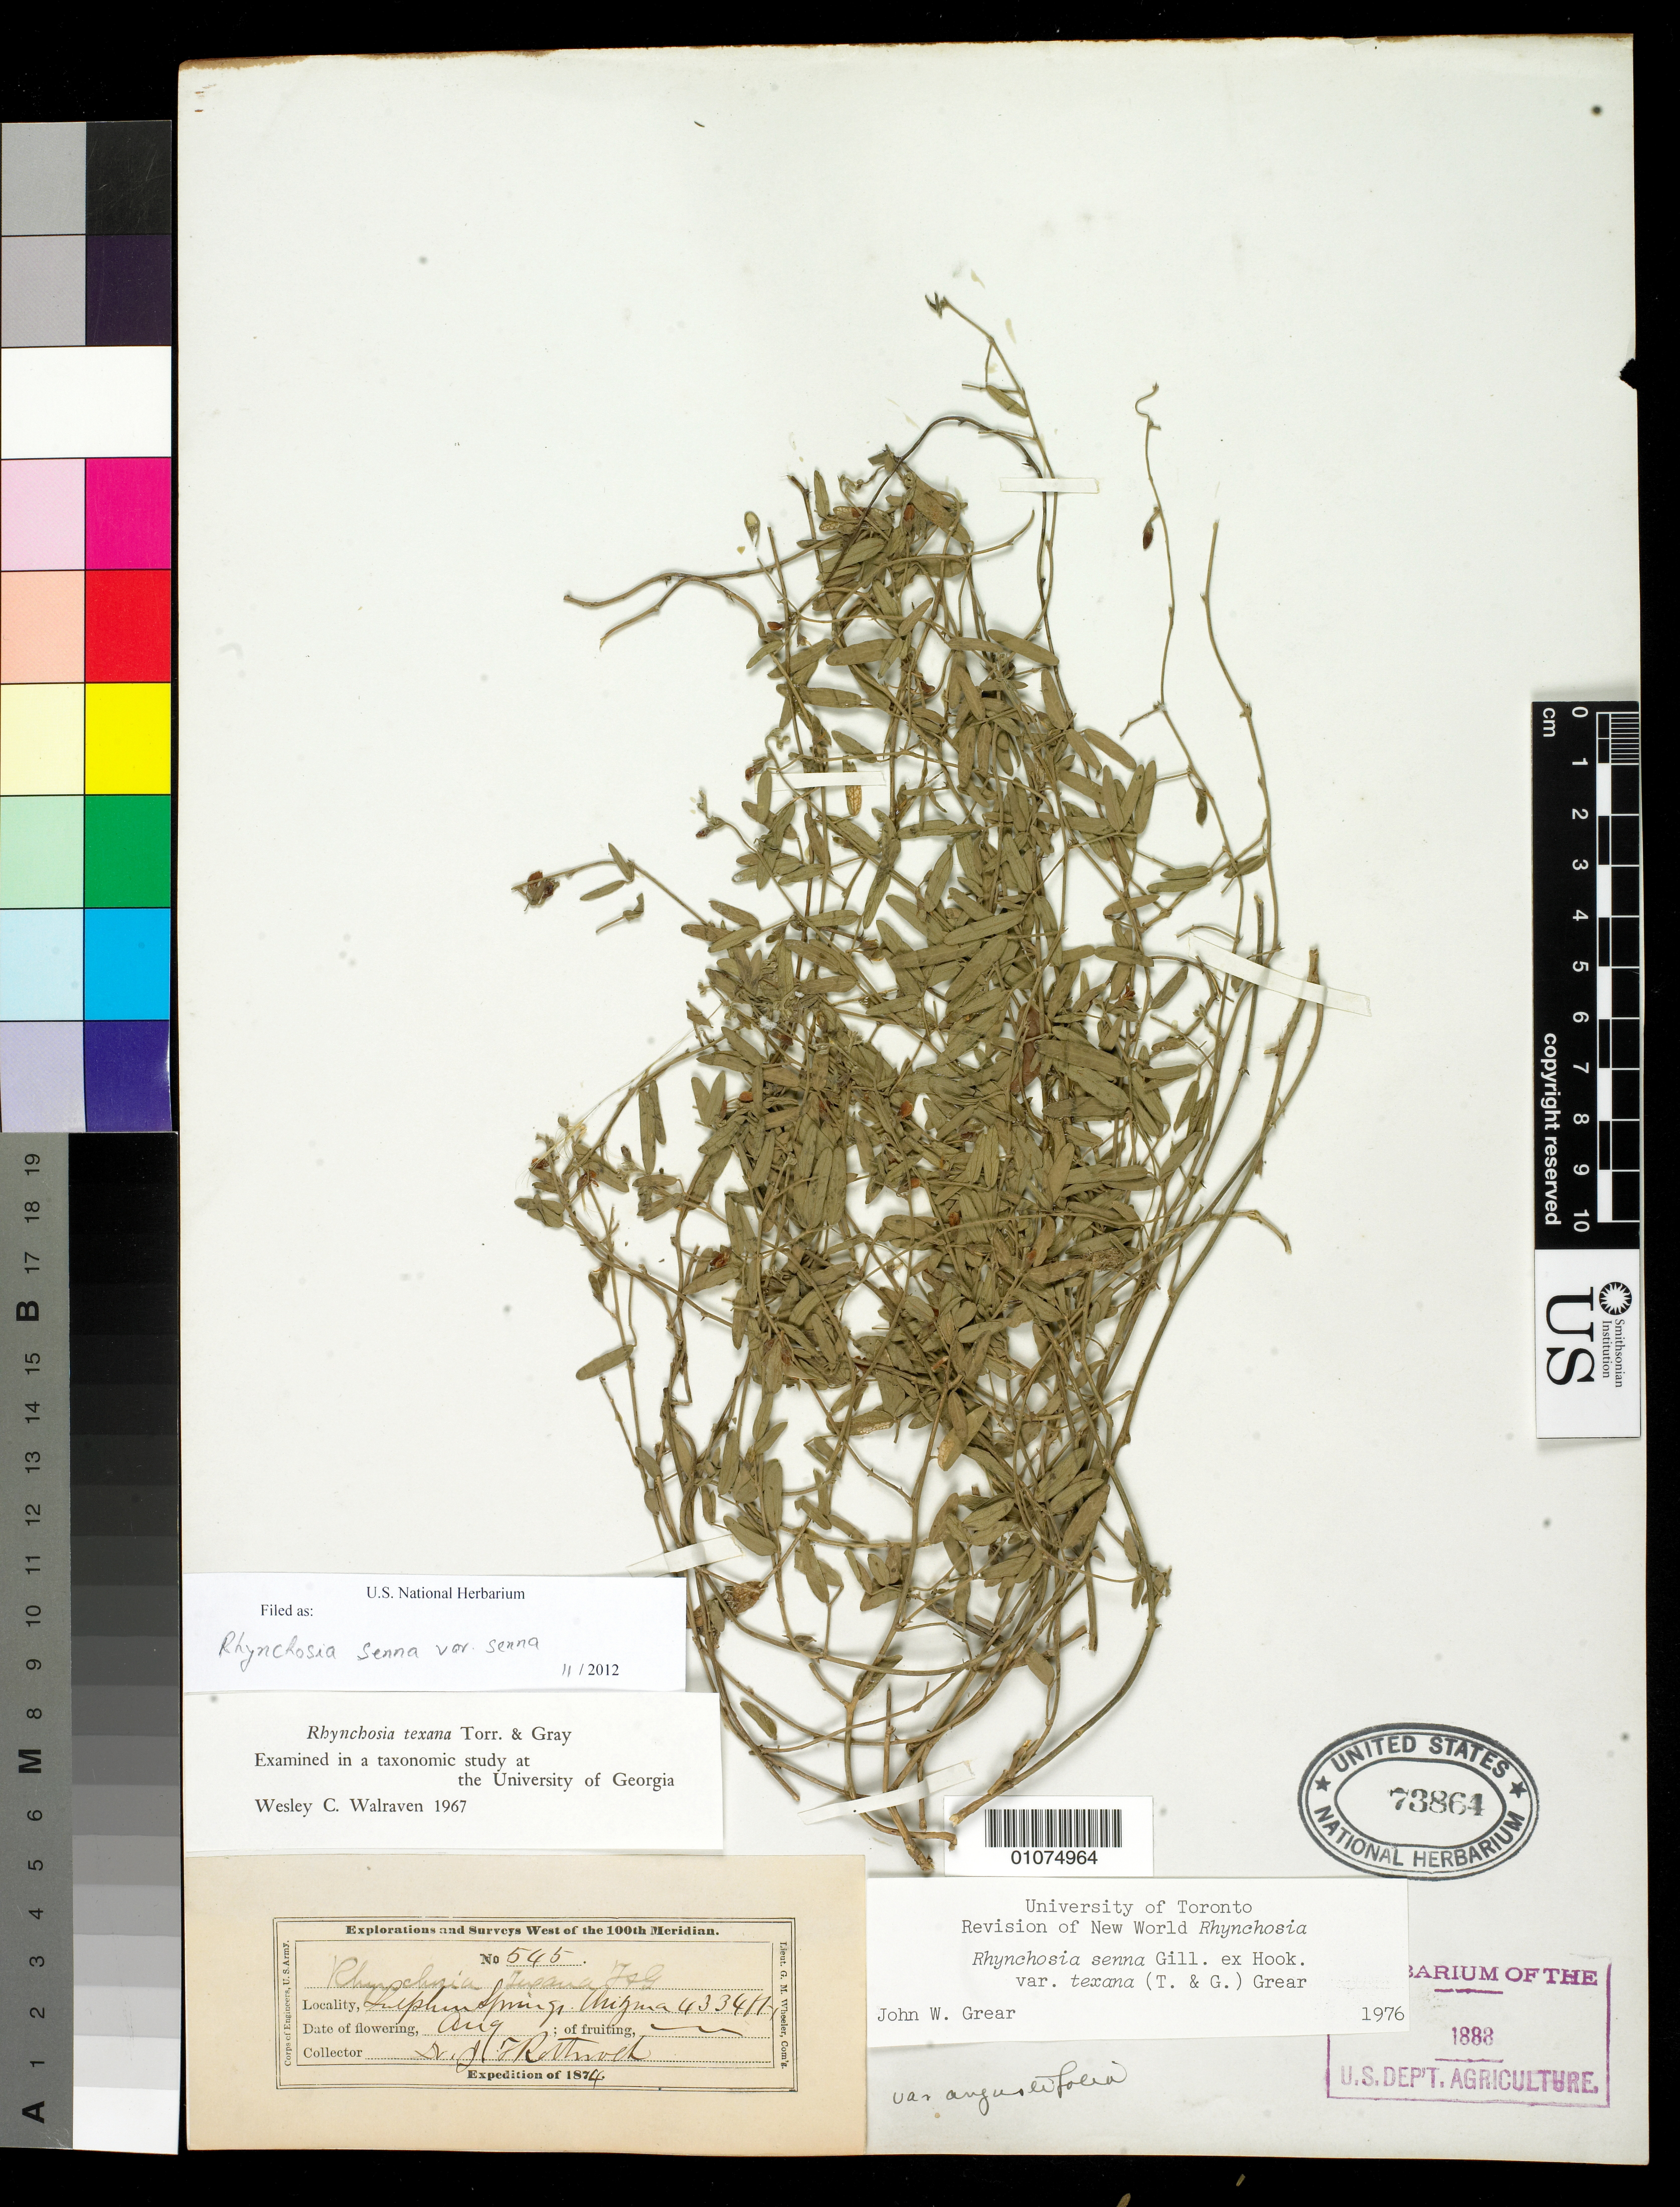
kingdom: Plantae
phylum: Tracheophyta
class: Magnoliopsida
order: Fabales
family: Fabaceae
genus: Rhynchosia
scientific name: Rhynchosia senna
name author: Gillies ex Hook.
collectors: J. T. Rothrock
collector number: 545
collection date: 1874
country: United States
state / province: Arizona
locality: Sulphur Spring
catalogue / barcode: US 73864